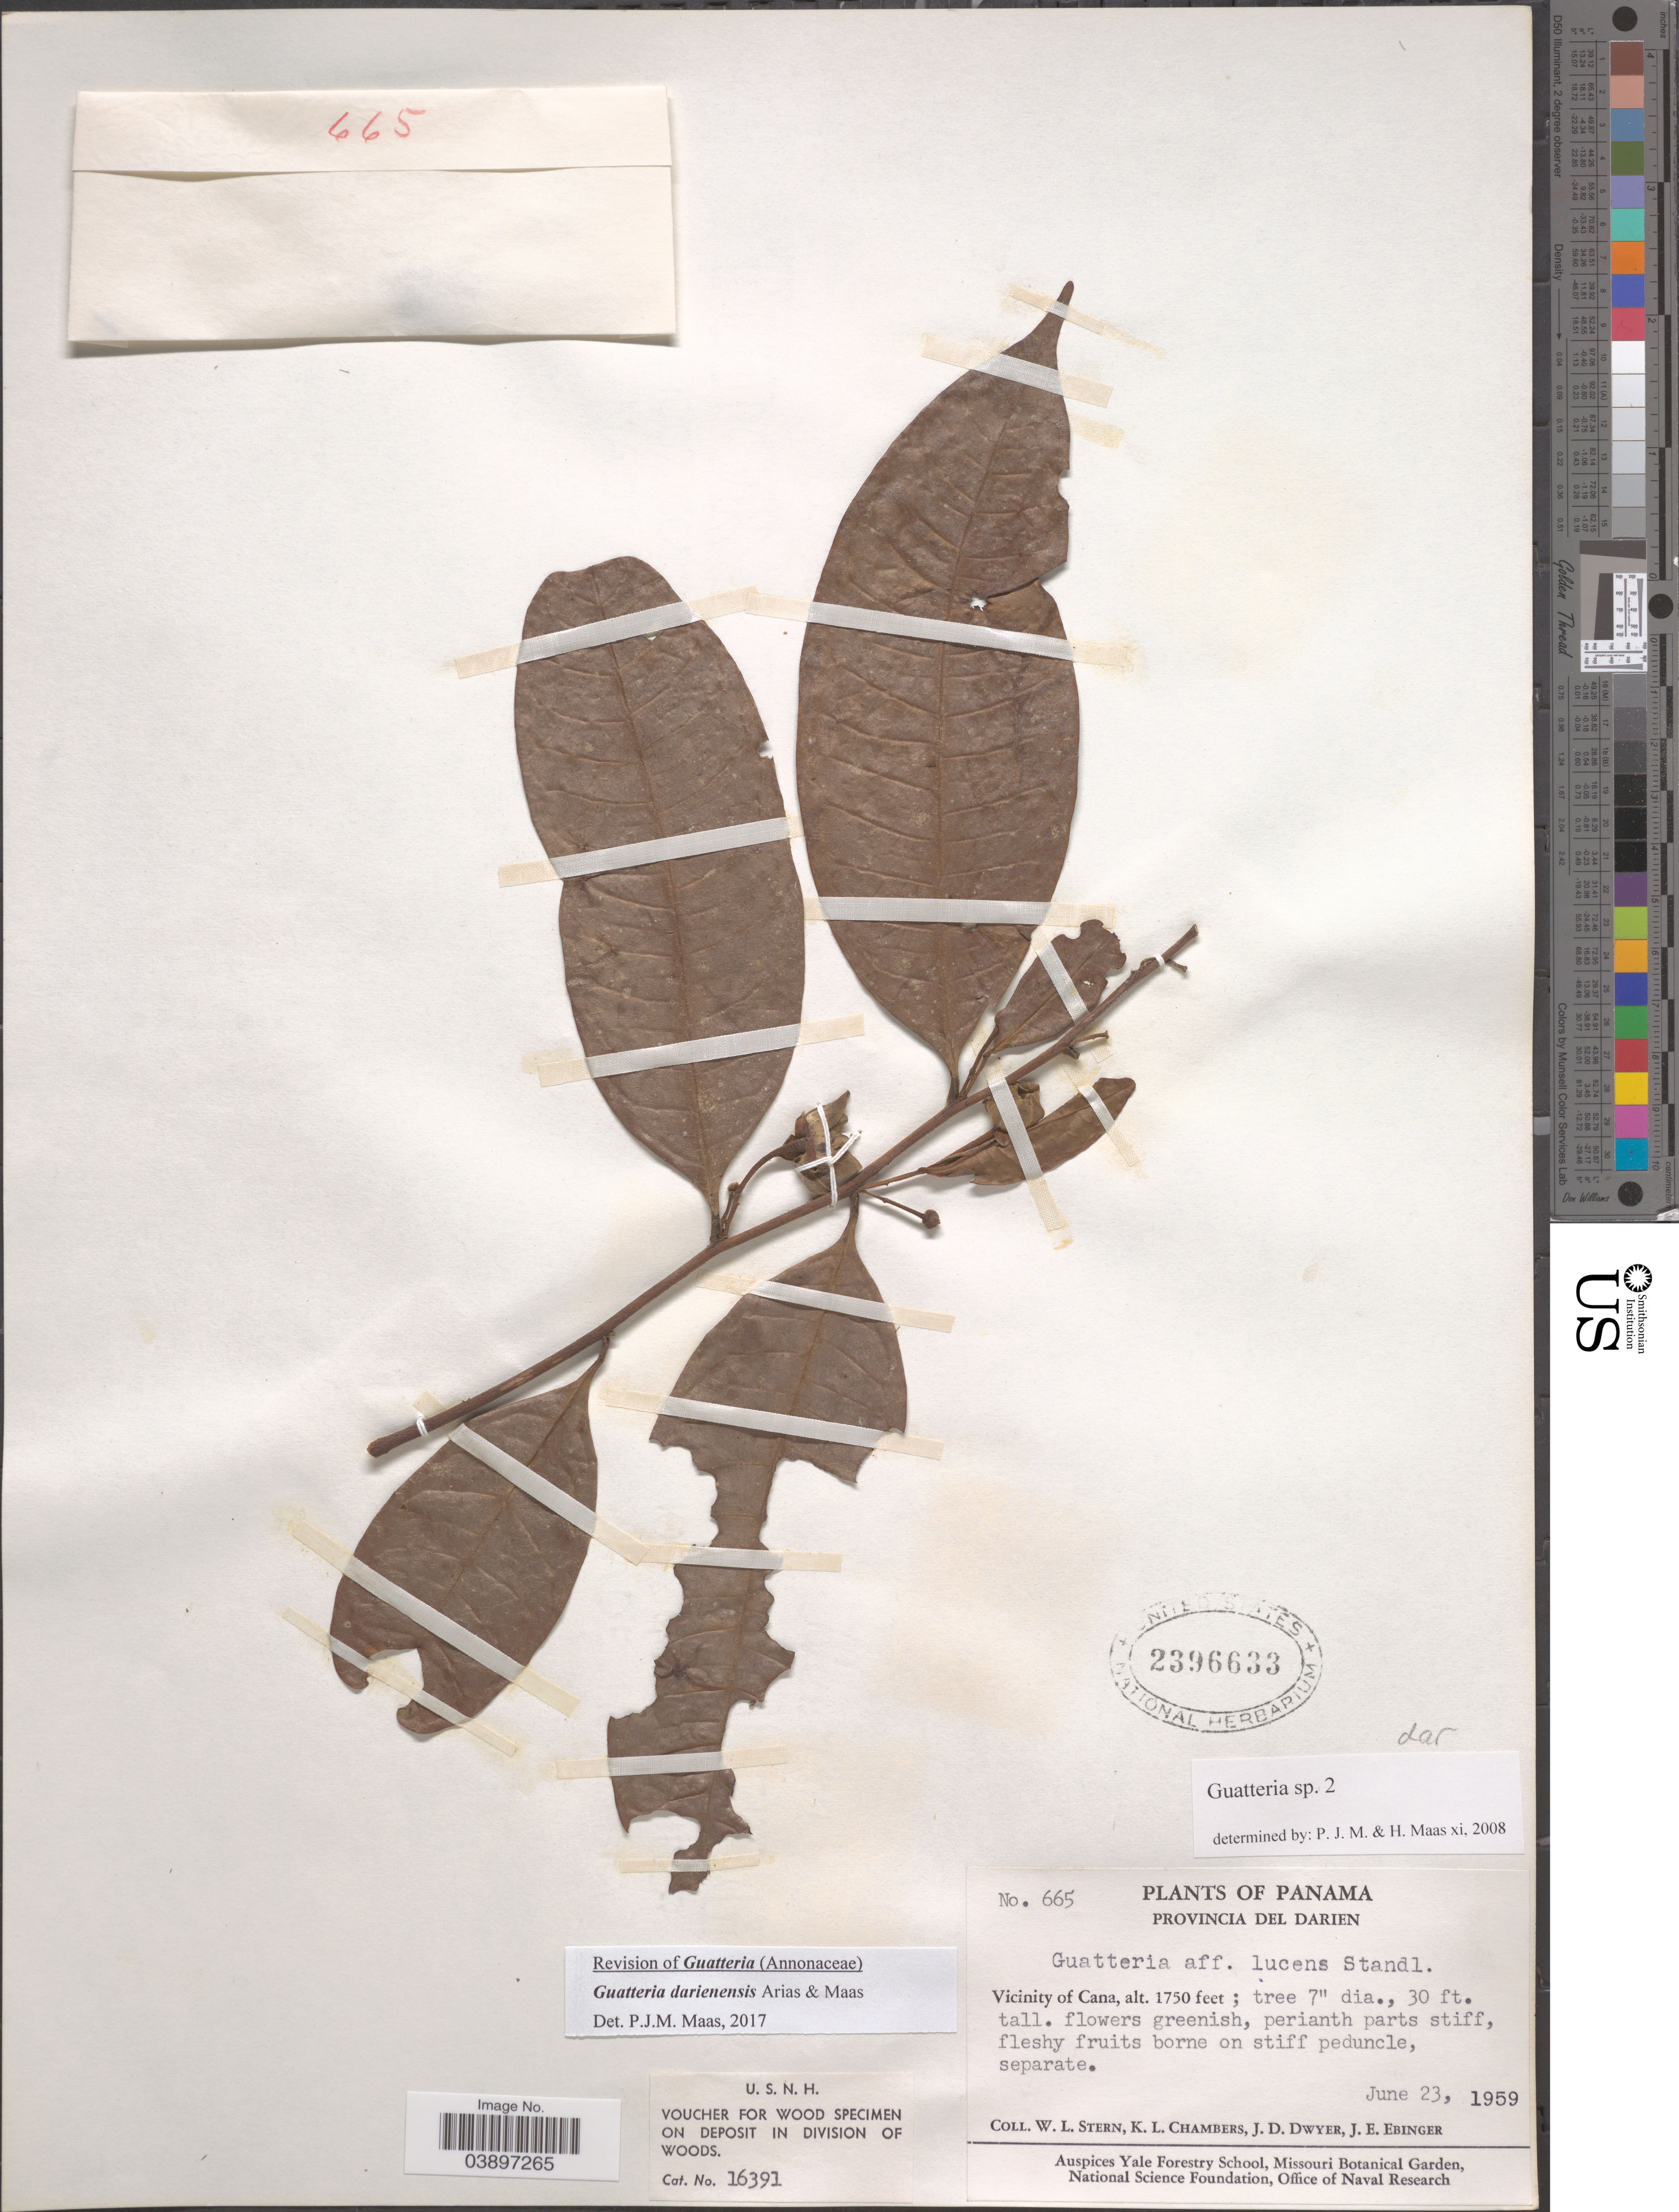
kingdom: Plantae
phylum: Tracheophyta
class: Magnoliopsida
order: Magnoliales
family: Annonaceae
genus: Guatteria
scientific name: Guatteria darienensis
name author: S. Arias & Maas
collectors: W. L. Stern, K. Chambers, J. D. Dwyer & J. Ebinger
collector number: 665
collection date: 1959-06-23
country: Panama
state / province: Darien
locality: Vicinity of Cana.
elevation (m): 533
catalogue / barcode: US 2396633